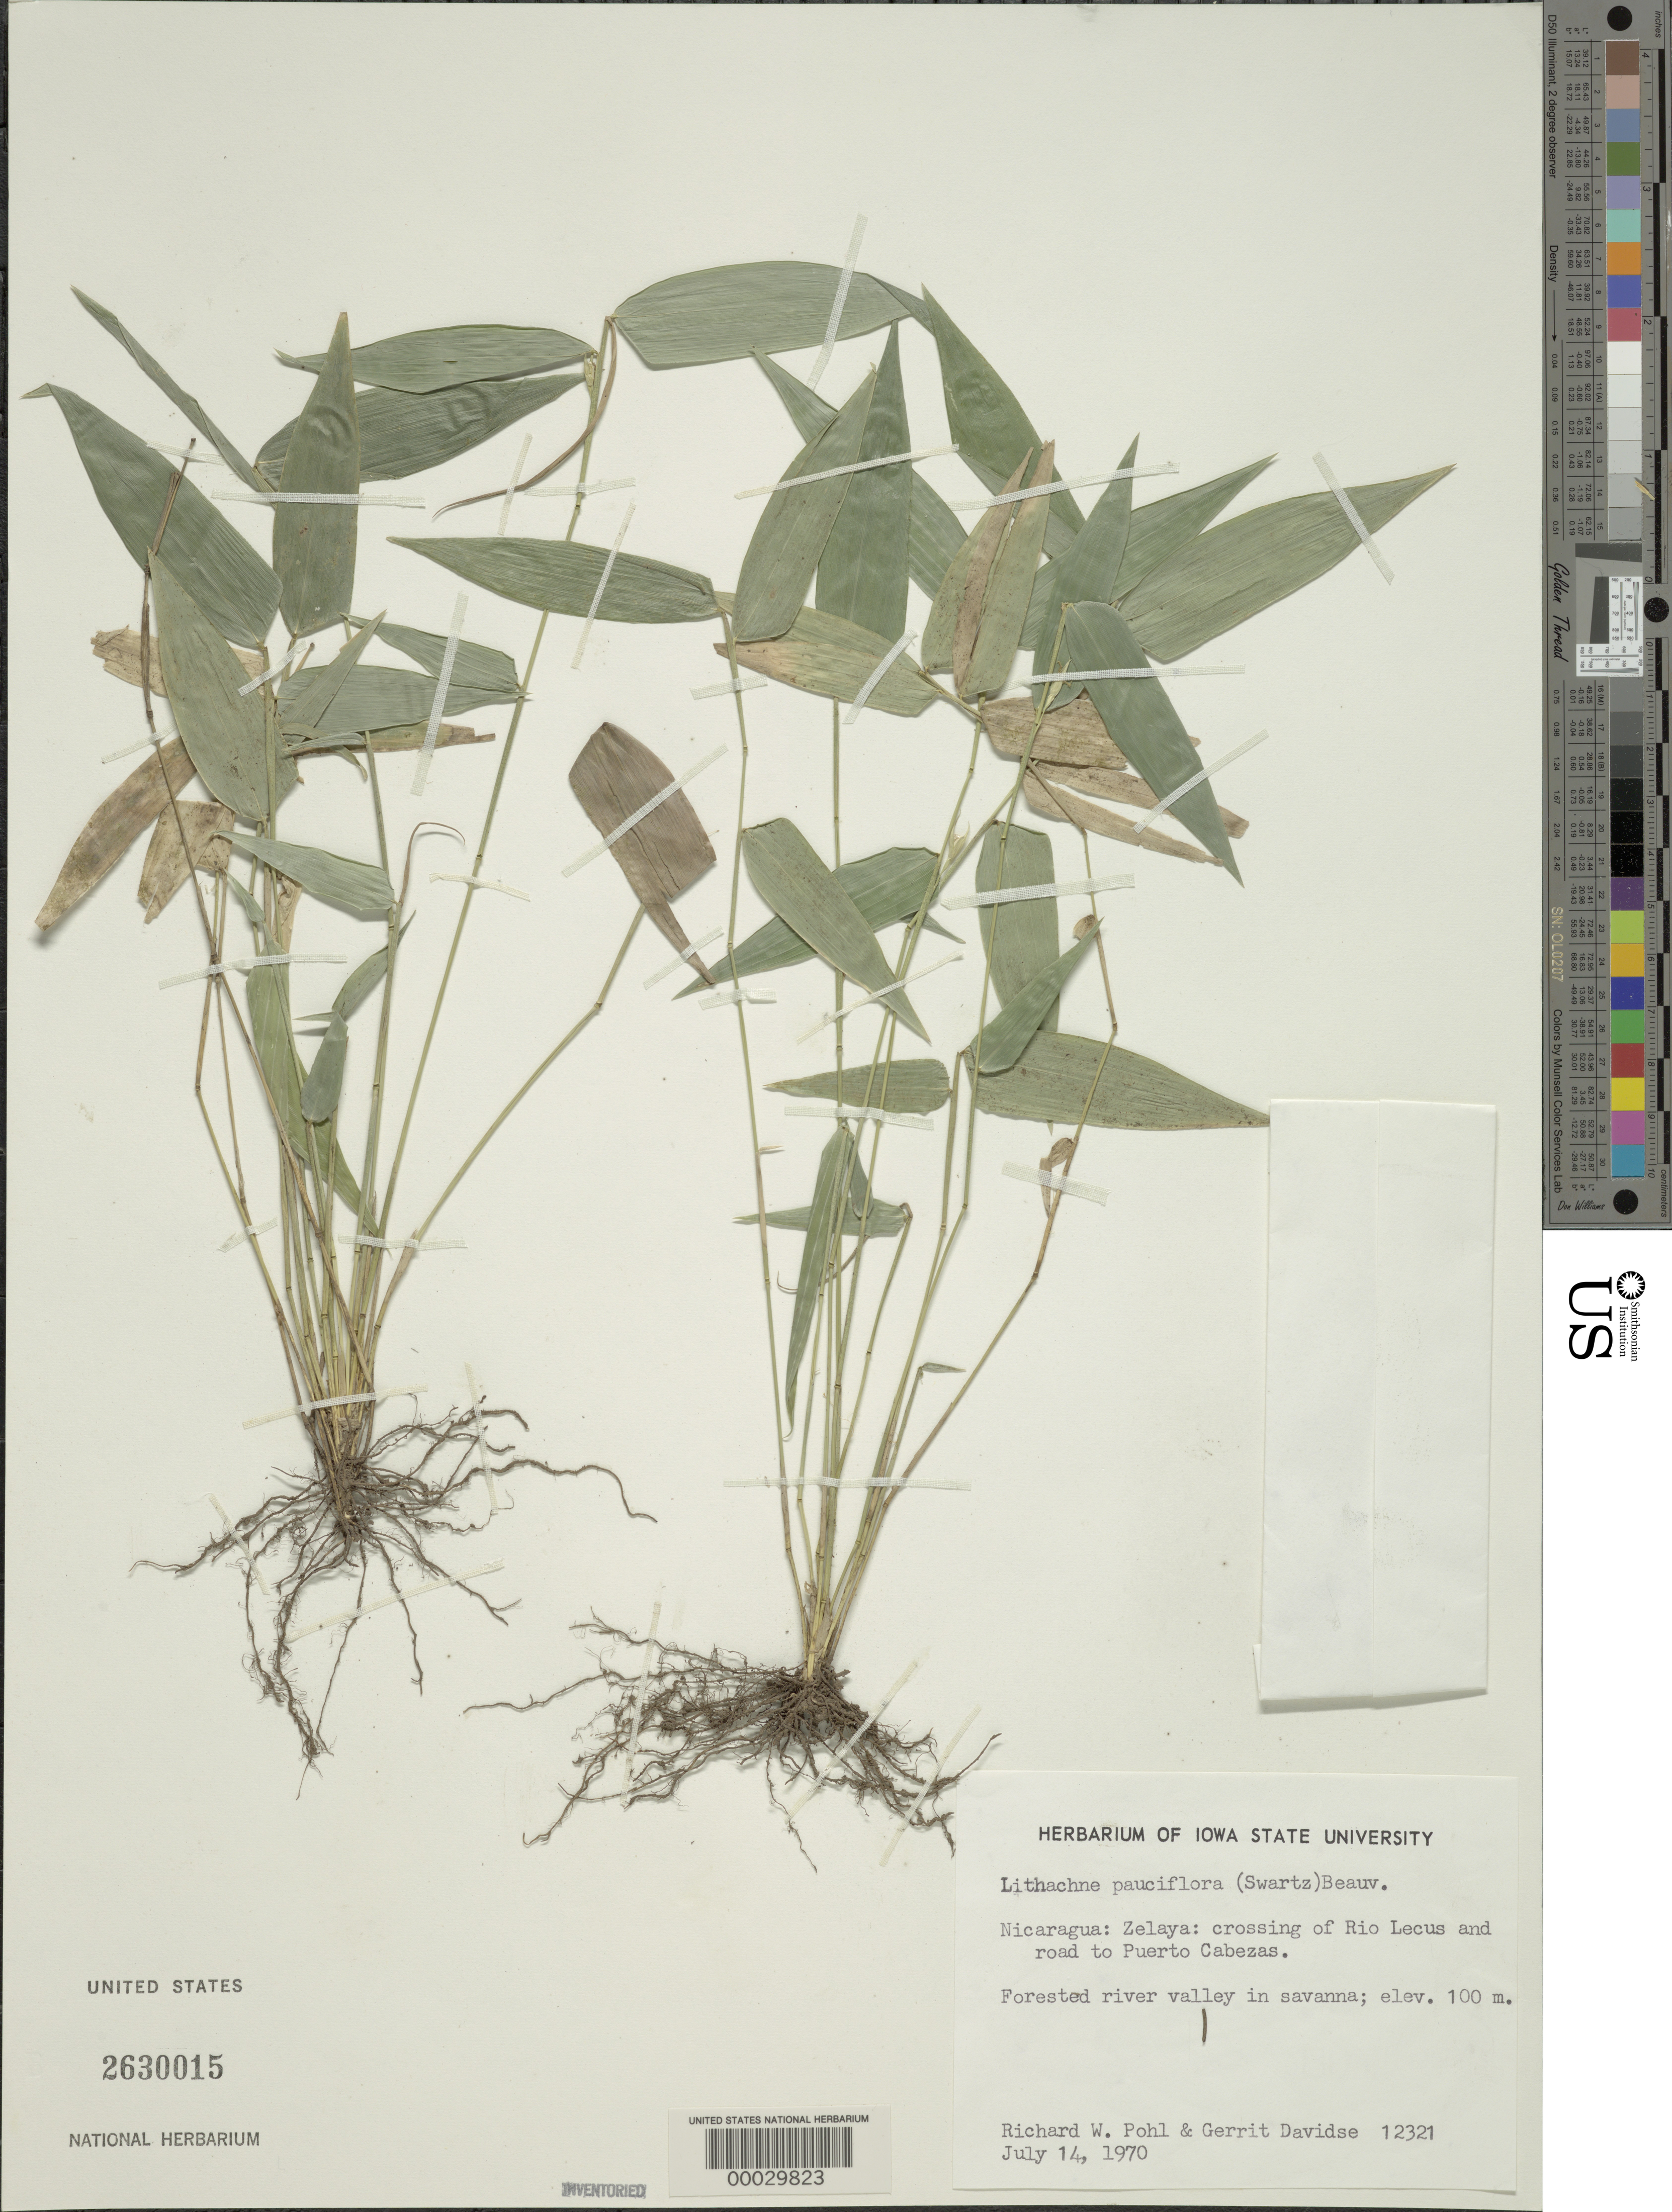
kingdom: Plantae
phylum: Tracheophyta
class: Liliopsida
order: Poales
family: Poaceae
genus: Lithachne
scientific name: Lithachne pauciflora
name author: (Sw.) P. Beauv.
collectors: R. W. Pohl & G. Davidse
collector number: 12321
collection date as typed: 14 Jul 1970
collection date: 1970-07-14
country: Nicaragua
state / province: Atlántico Norte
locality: Rio lecus, puerto cabezas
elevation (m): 100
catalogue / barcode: US 2630015